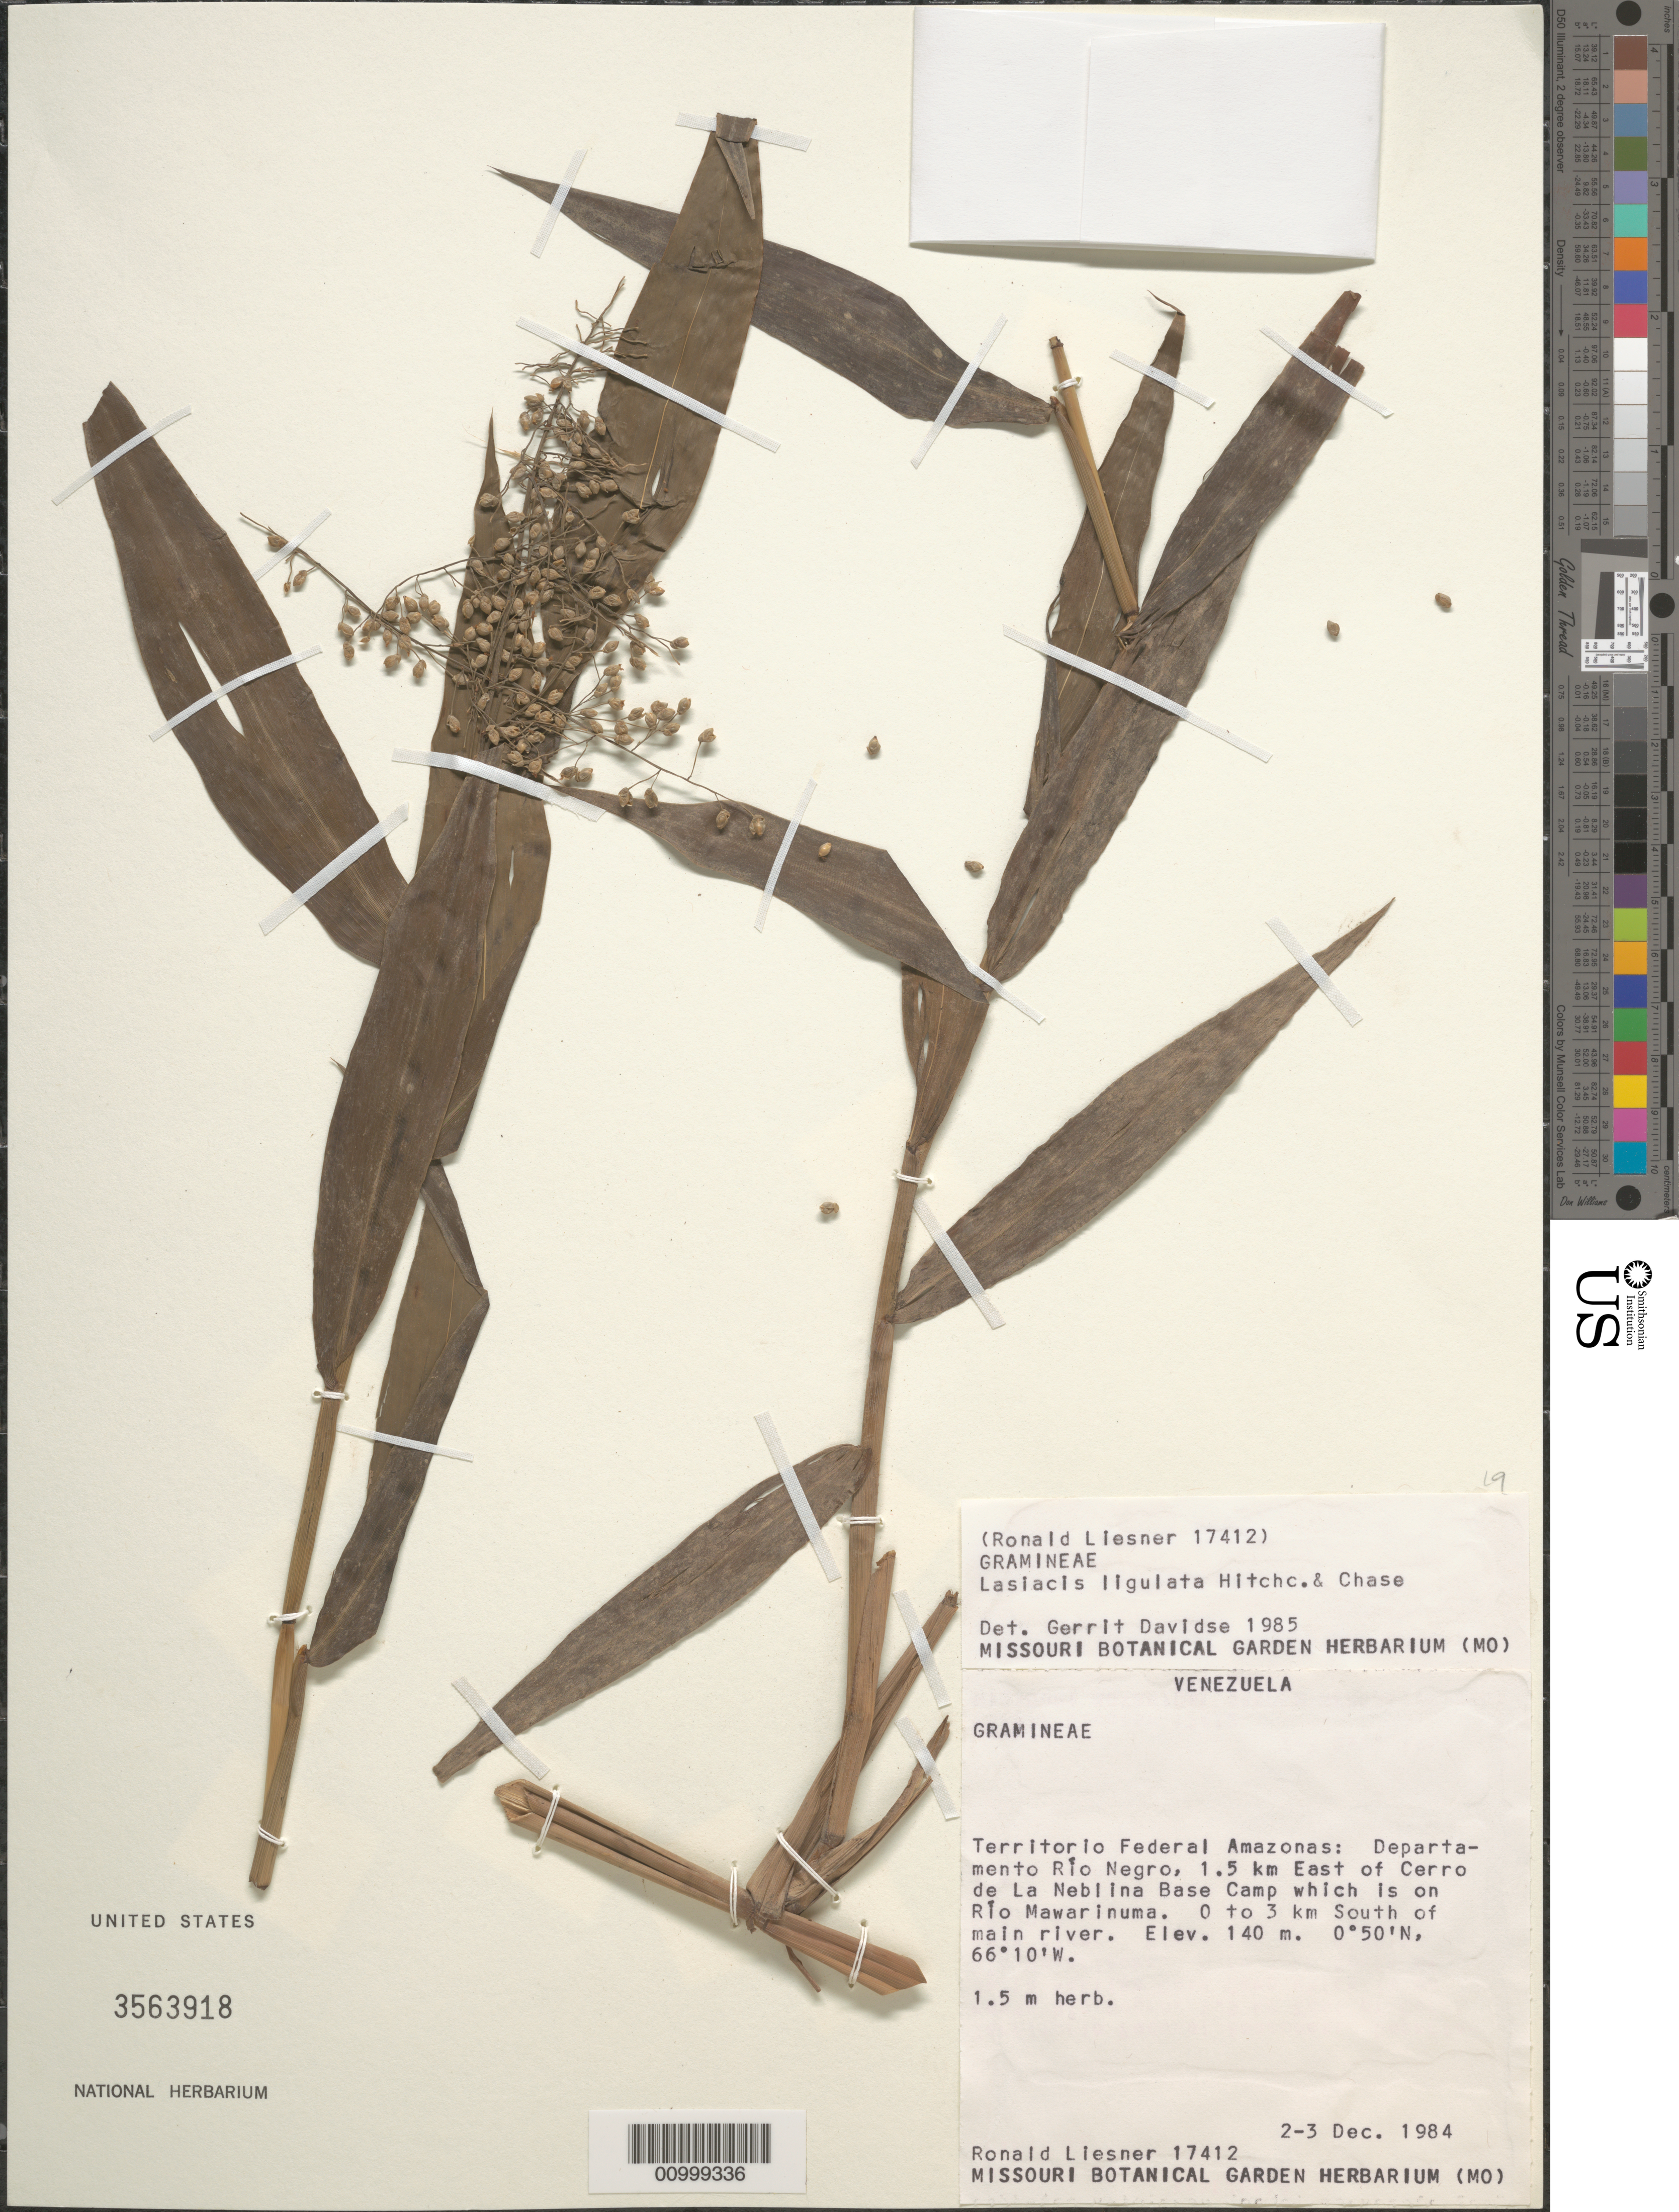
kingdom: Plantae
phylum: Tracheophyta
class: Liliopsida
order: Poales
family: Poaceae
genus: Lasiacis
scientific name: Lasiacis ligulata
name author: Hitchc. & Chase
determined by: Davidse, Gerrit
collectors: R. L. Liesner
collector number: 17412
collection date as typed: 2-3 December 1984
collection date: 1984-12-02/1984-12-03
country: Venezuela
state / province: Amazonas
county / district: Río Negro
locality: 1.5 km east of Cerro de la Neblina Base Camp, which is on Rio Mawarinuma. 0-3 km south of main river.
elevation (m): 140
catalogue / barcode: US 3563918